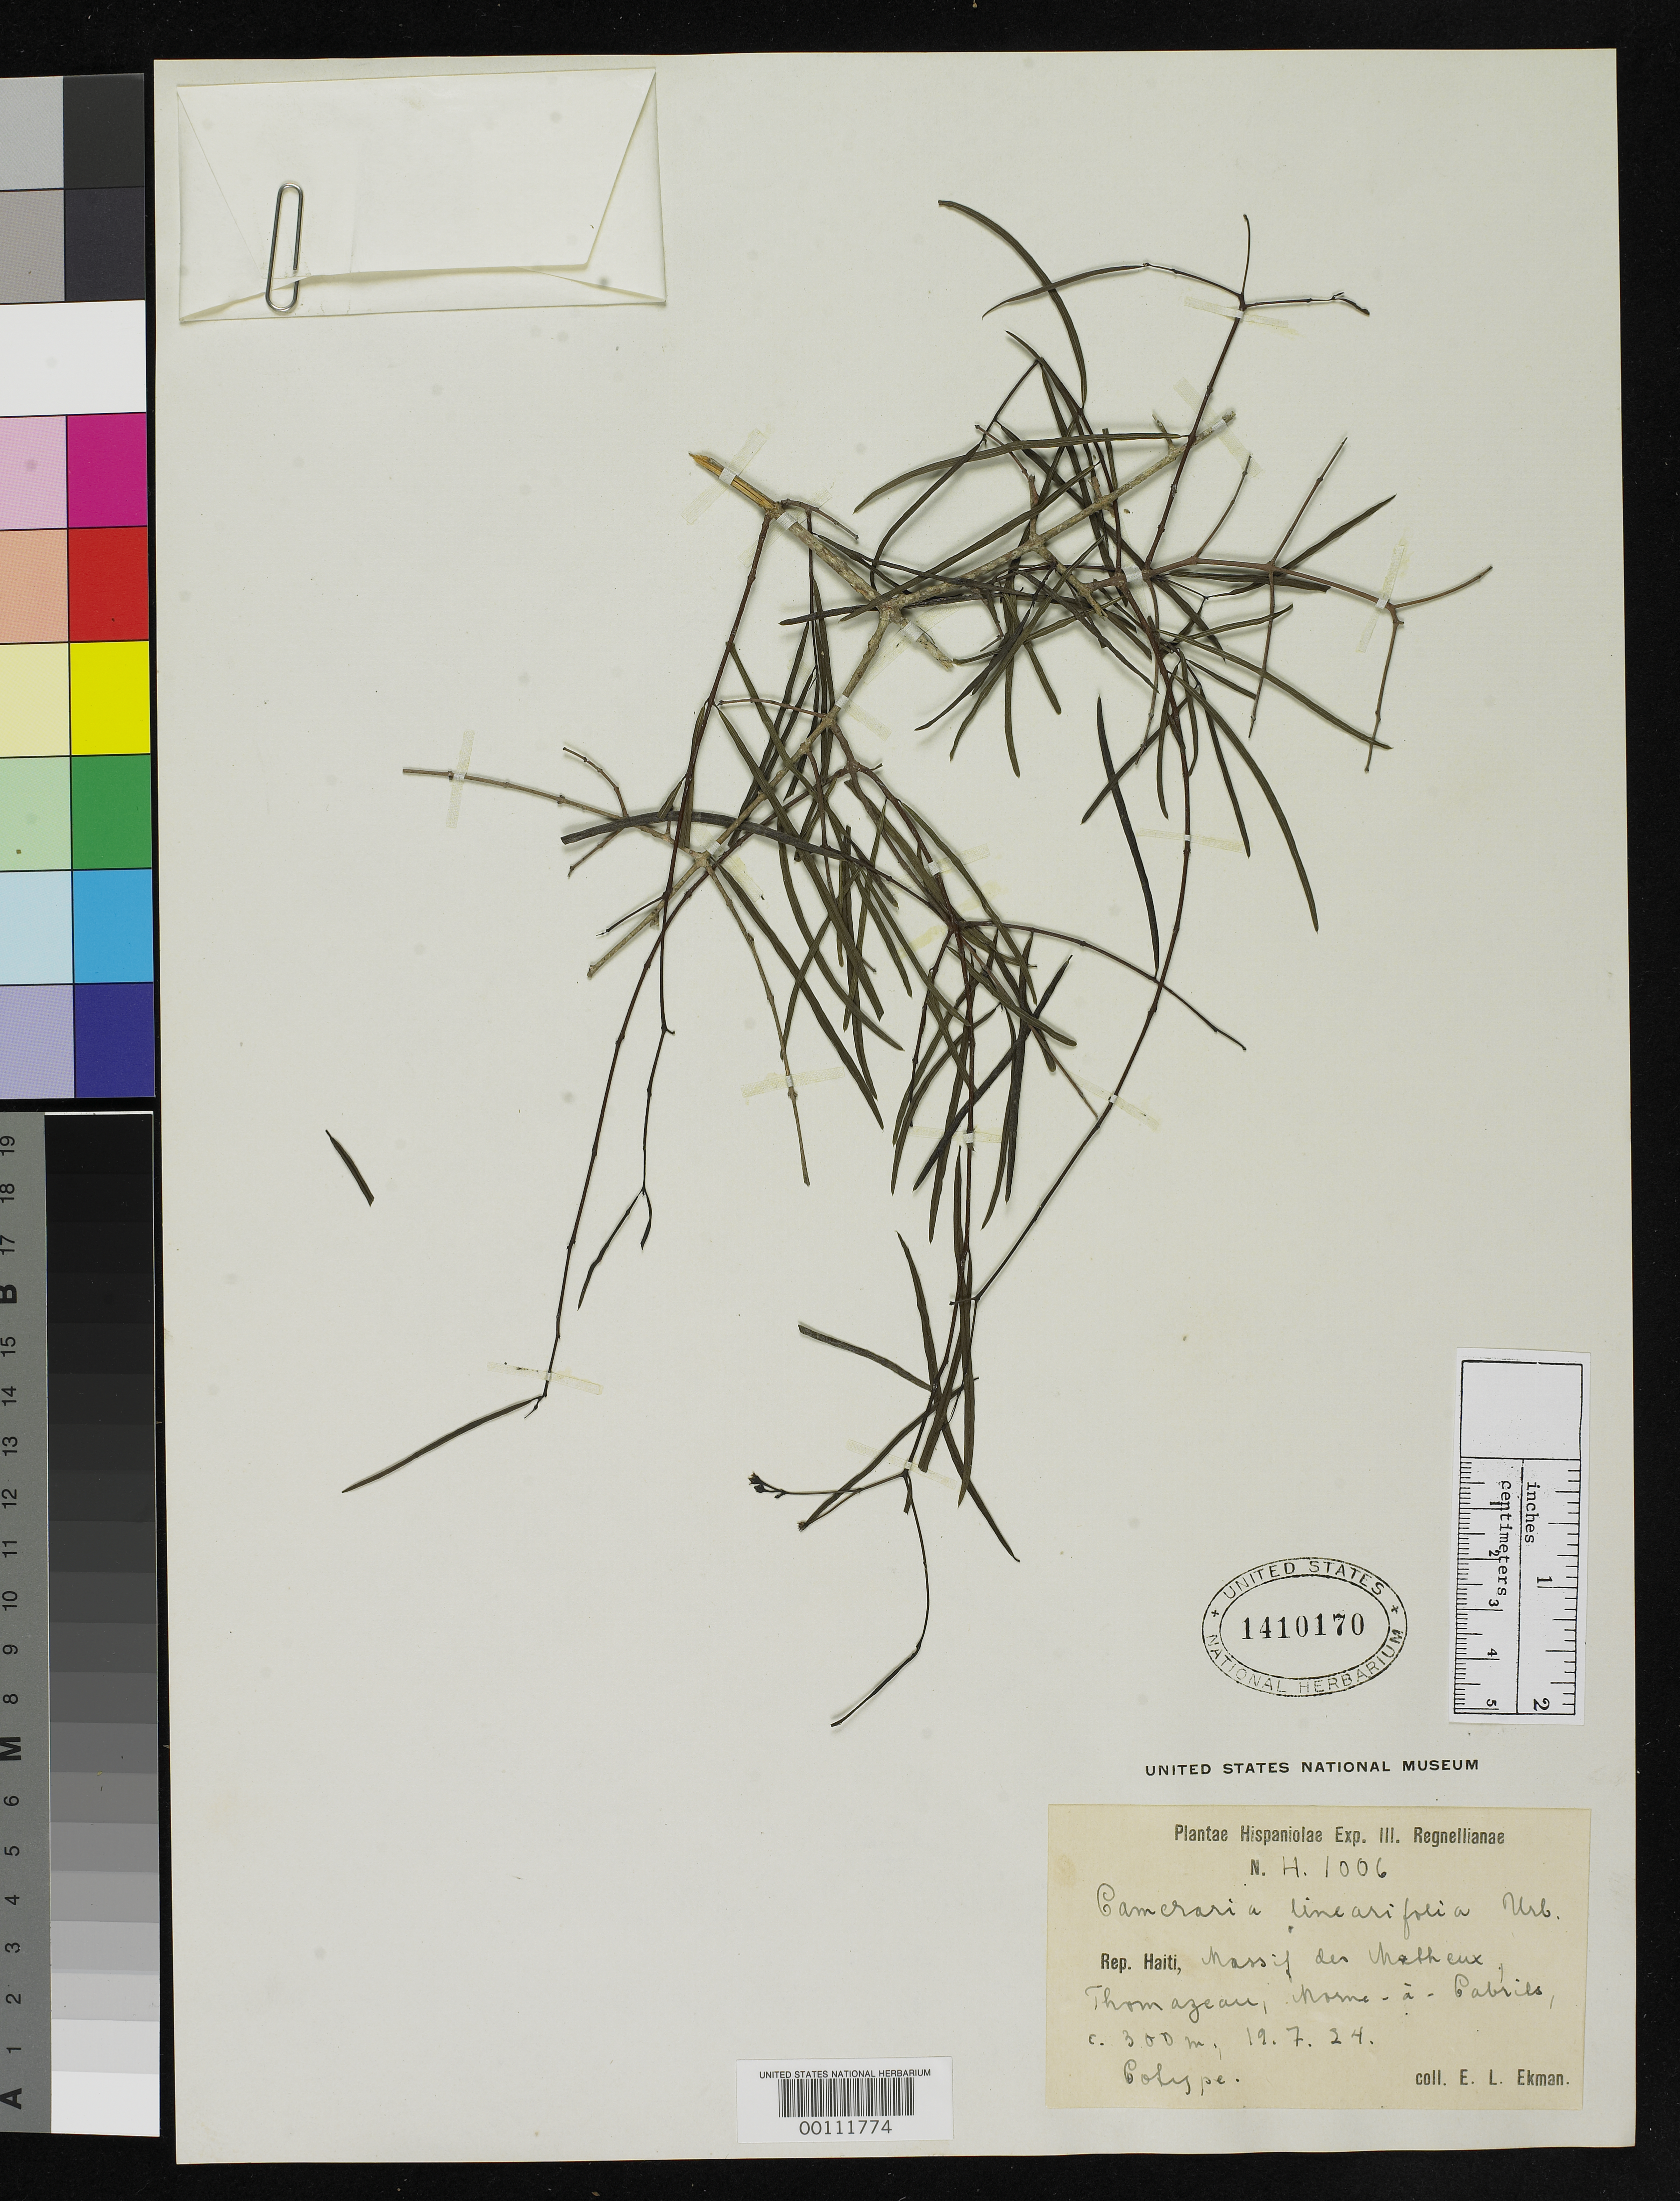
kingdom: Plantae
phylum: Tracheophyta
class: Magnoliopsida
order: Gentianales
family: Apocynaceae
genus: Cameraria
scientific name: Cameraria linearifolia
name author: Urb.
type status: Isotype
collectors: E. L. Ekman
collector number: H 1006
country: Haiti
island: Hispaniola Island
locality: Montagnes du Trou d'Eau, Morne a Cabritis.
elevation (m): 200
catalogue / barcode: US 1410170